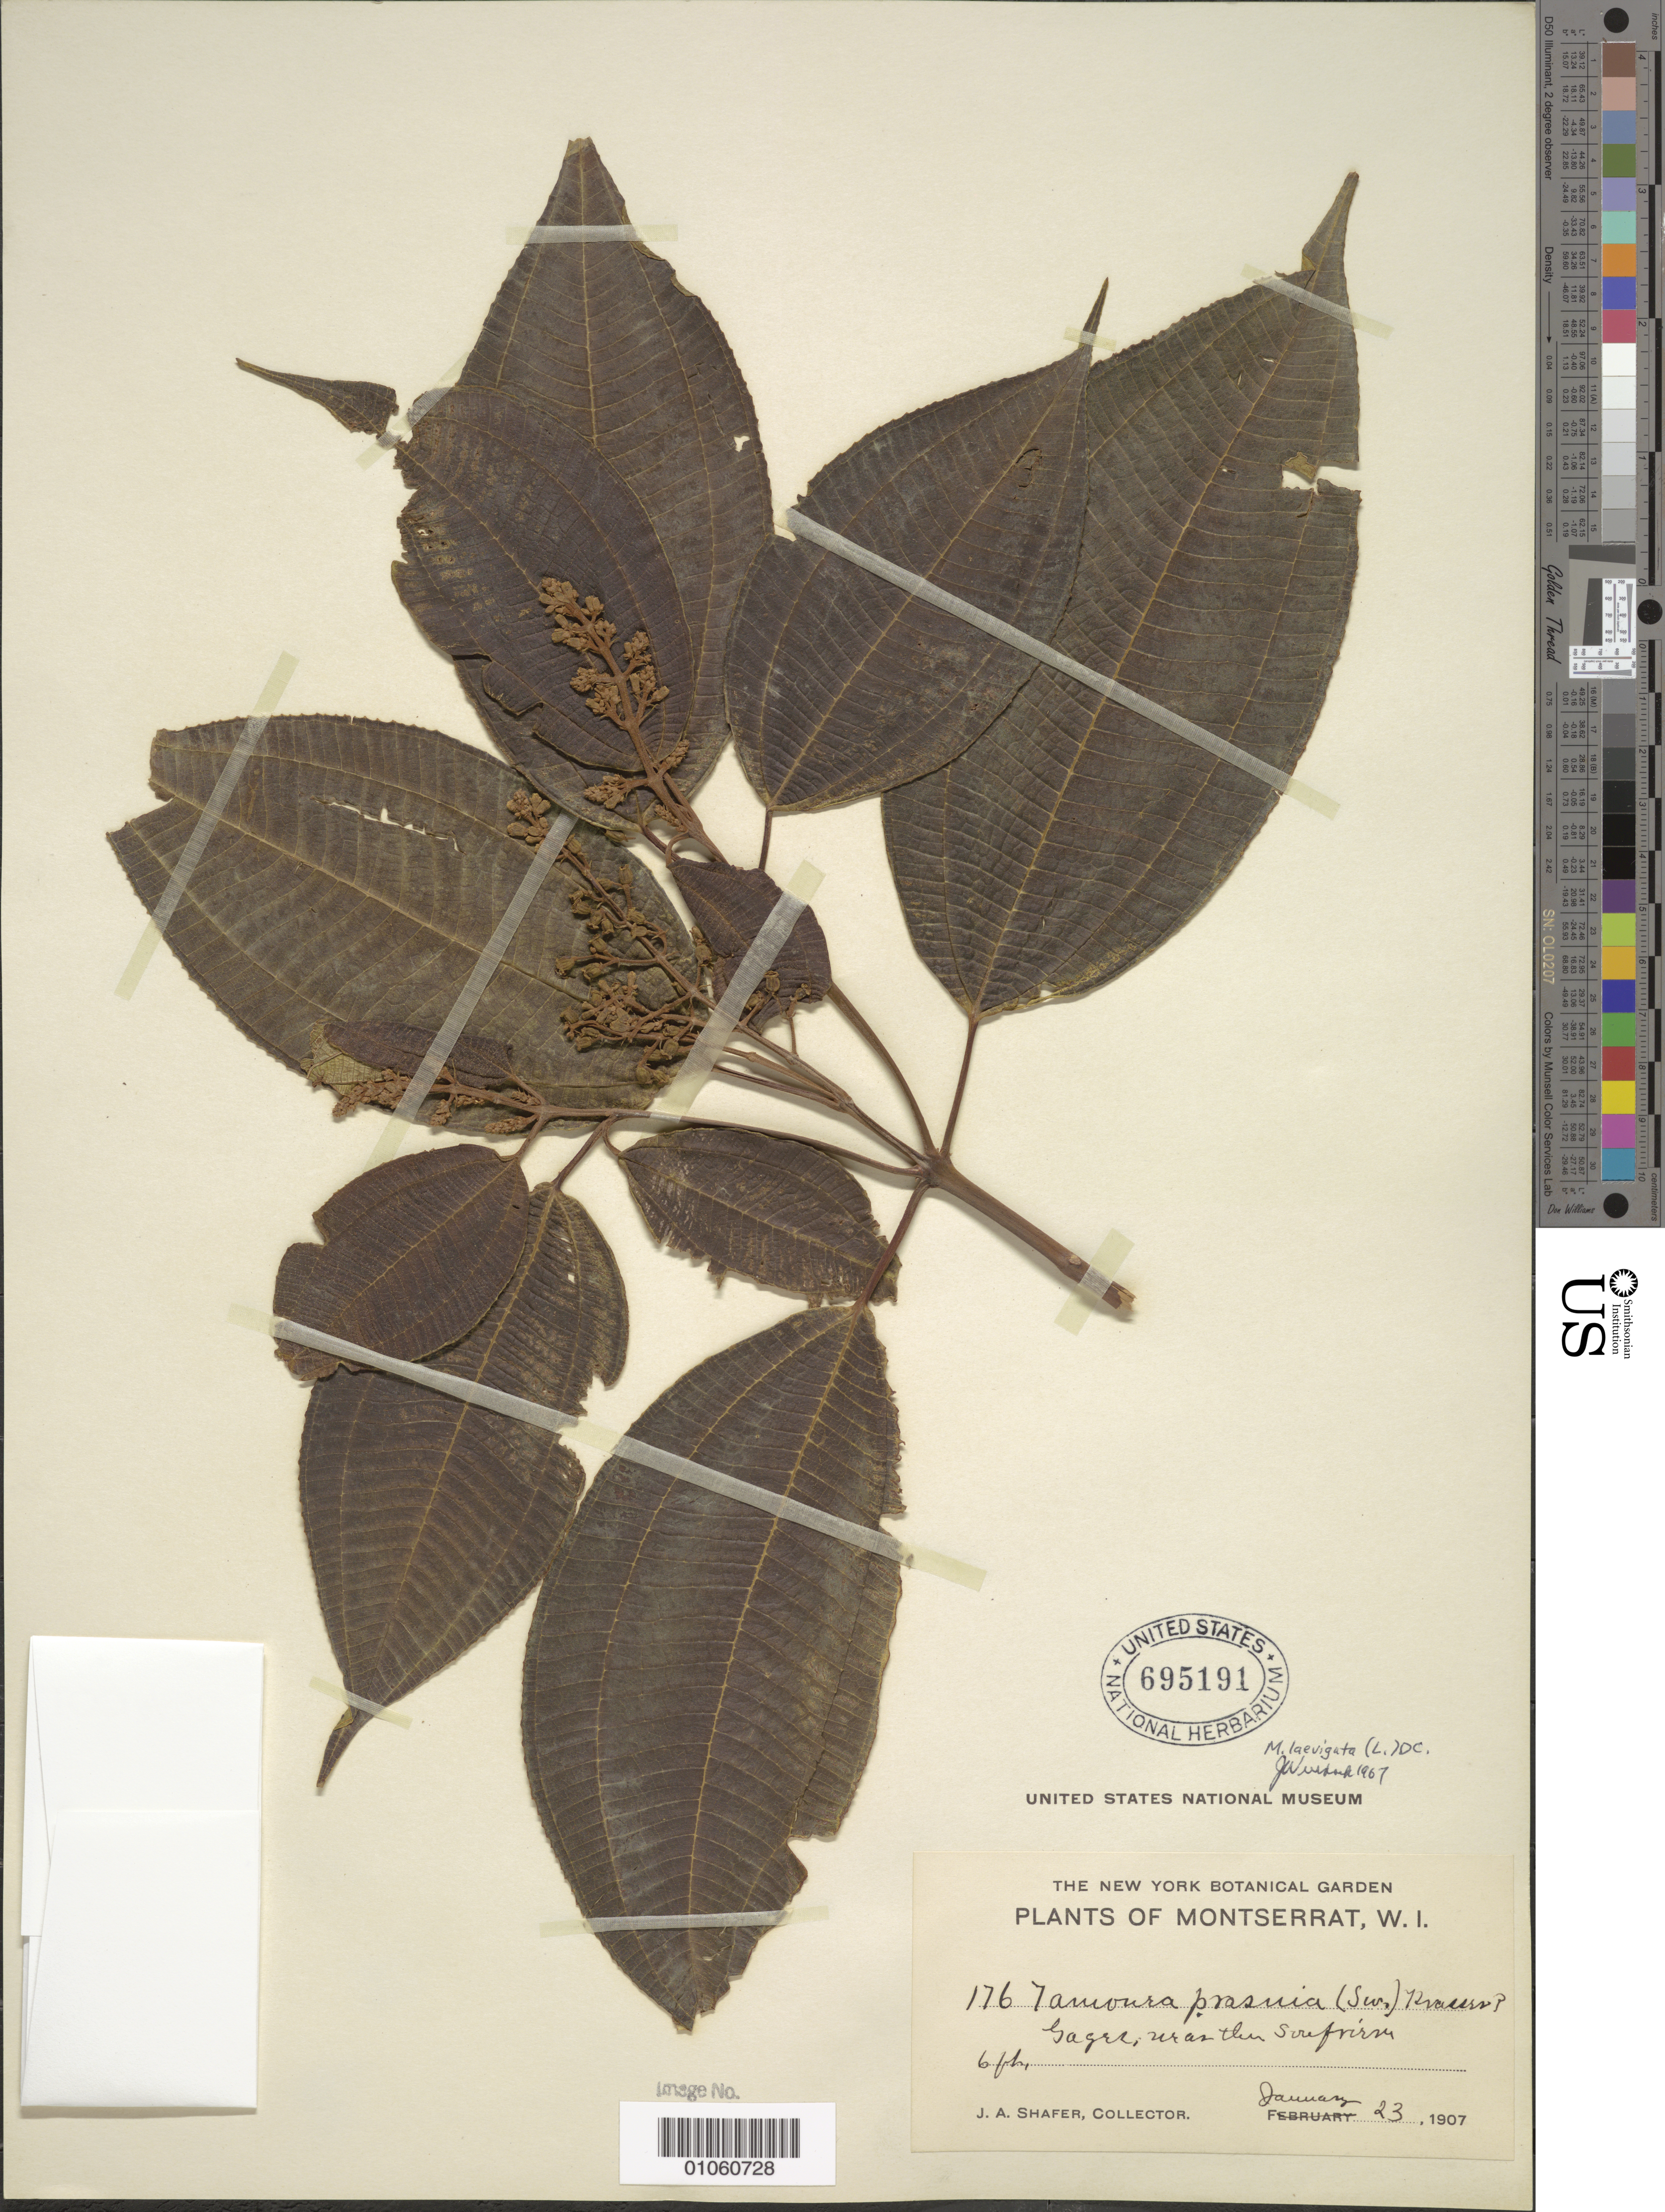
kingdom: Plantae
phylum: Tracheophyta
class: Magnoliopsida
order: Myrtales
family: Melastomataceae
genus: Miconia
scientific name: Miconia laevigata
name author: (L.) D. Don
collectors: J. A. Shafer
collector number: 176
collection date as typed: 23 Jan 1907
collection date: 1907-01-23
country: Montserrat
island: Montserrat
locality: Gages, near the Soufriere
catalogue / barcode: US 695191